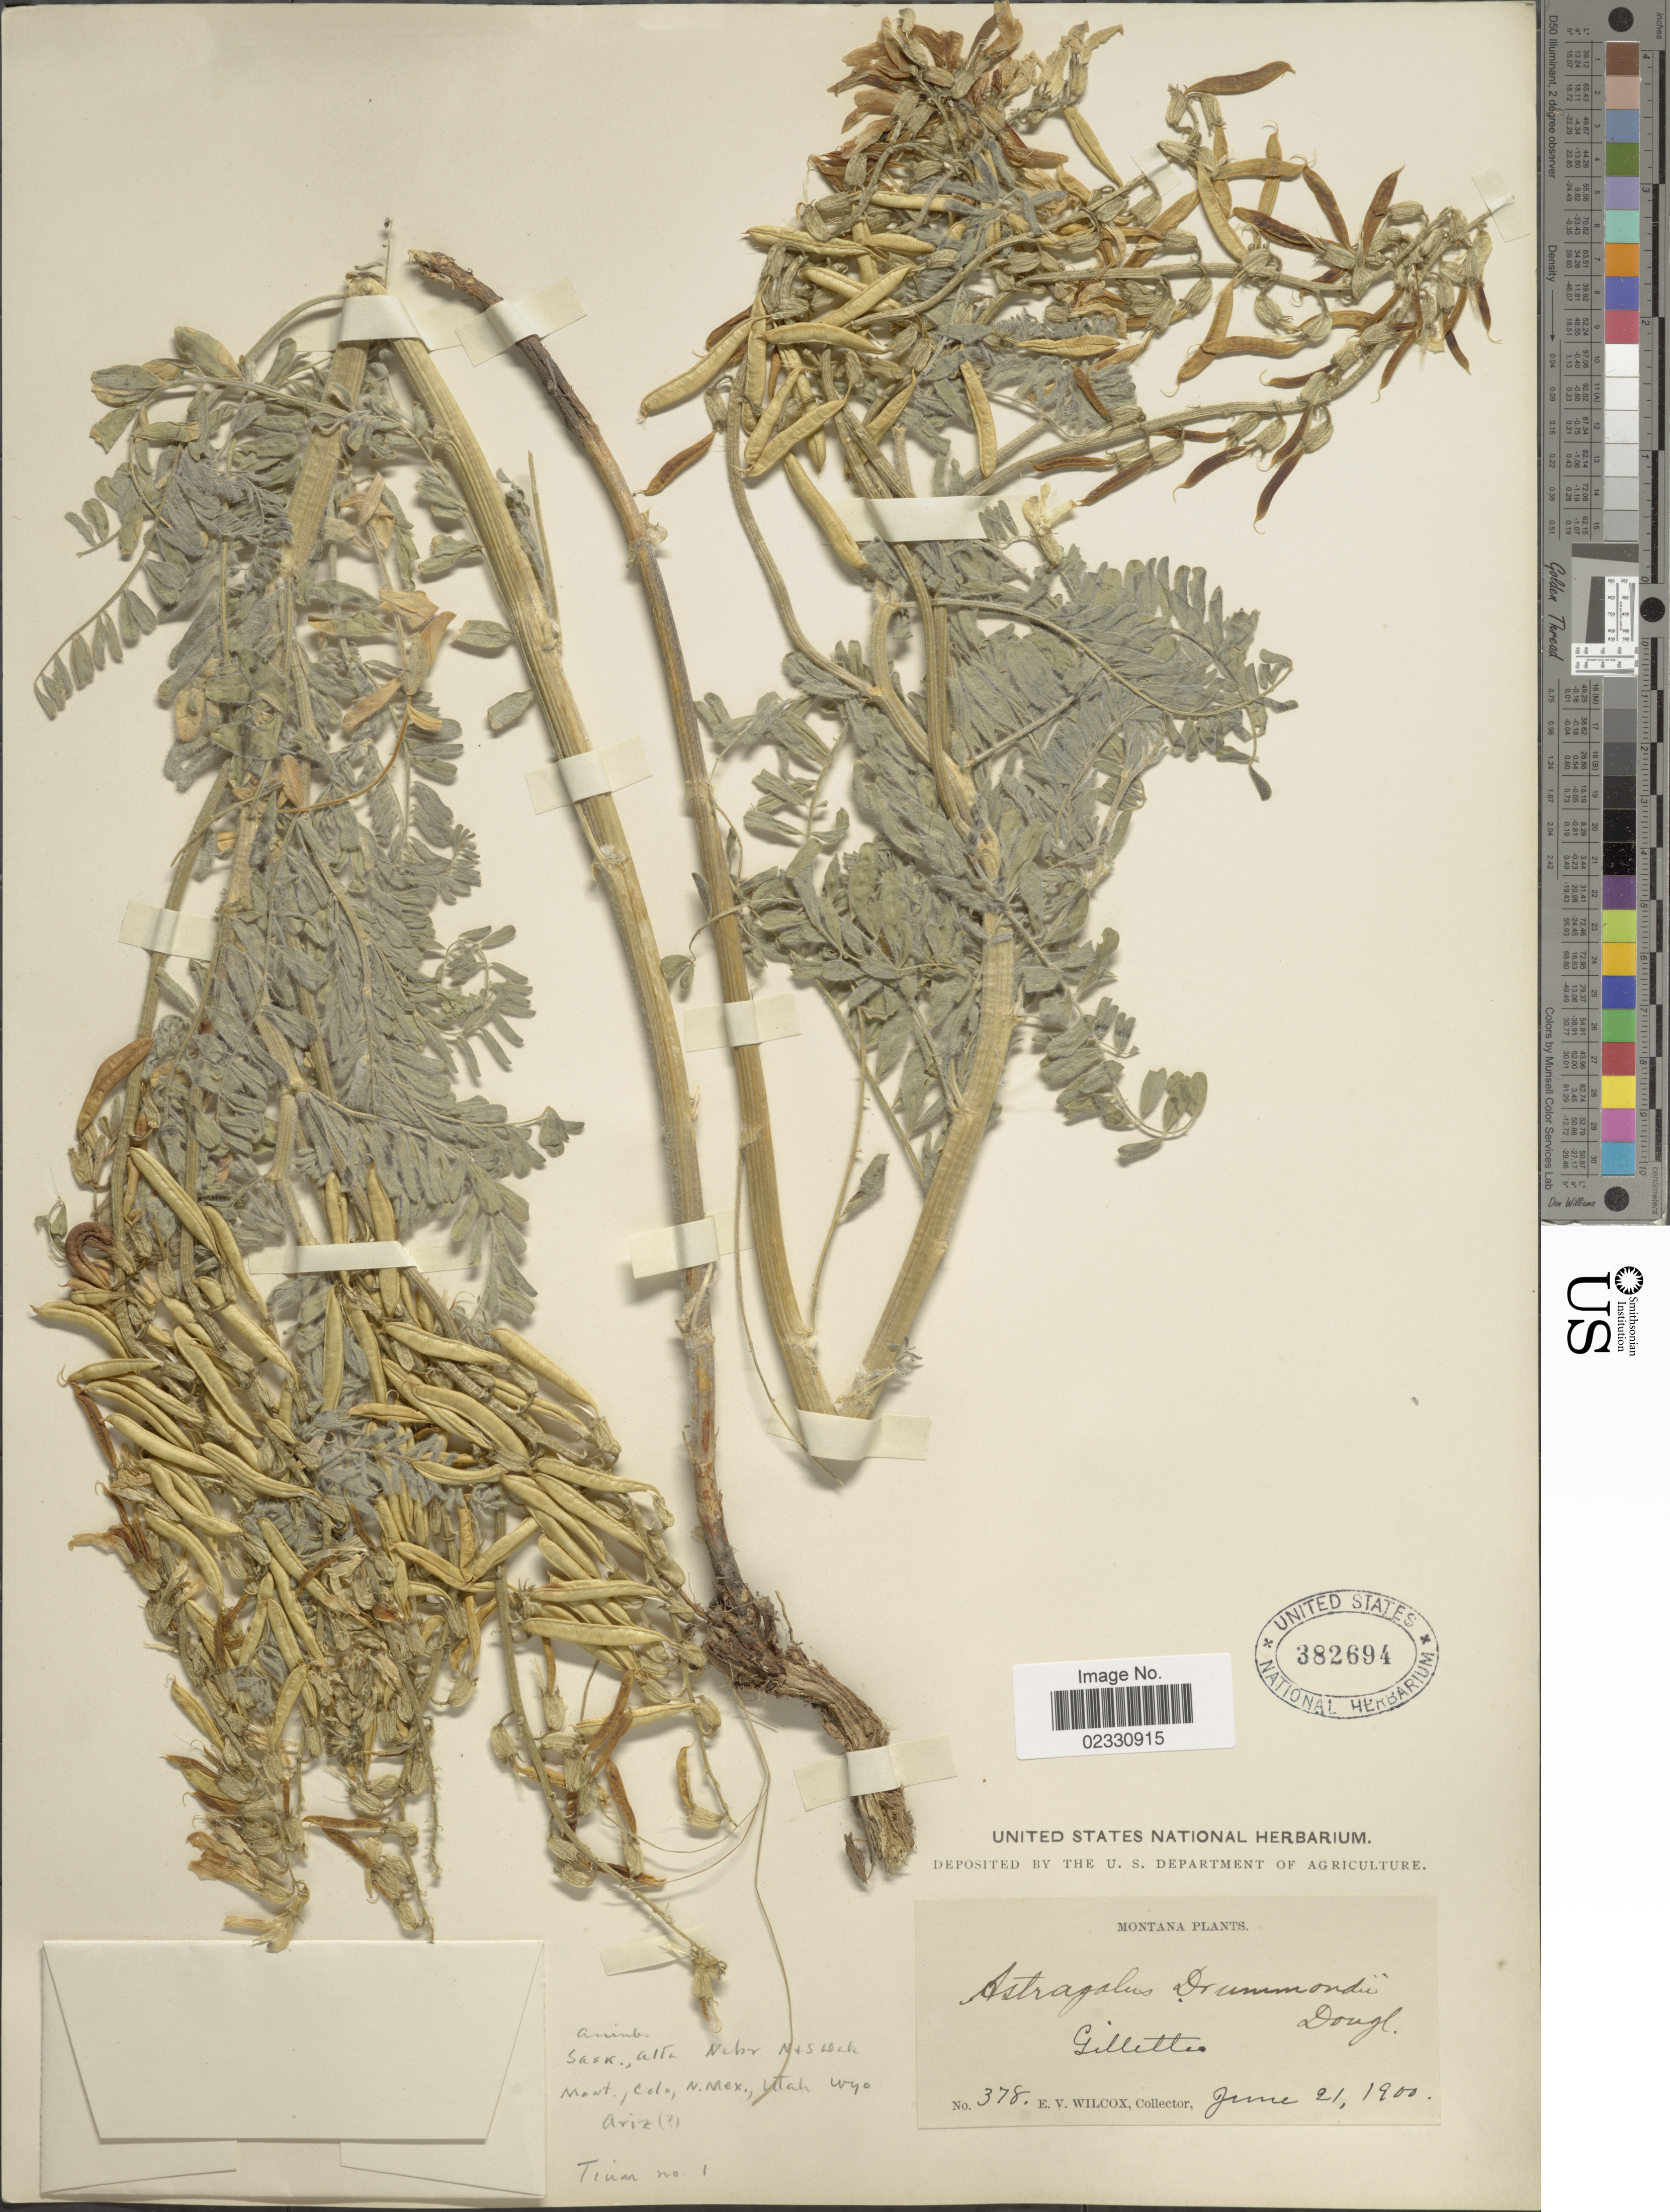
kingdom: Plantae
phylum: Tracheophyta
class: Magnoliopsida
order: Fabales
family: Fabaceae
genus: Astragalus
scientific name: Astragalus drummondii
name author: Hook.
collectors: E. V. Wilcox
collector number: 378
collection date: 1900-06-21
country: United States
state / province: Montana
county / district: Lewis And Clark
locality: Gillettes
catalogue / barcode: US 382694